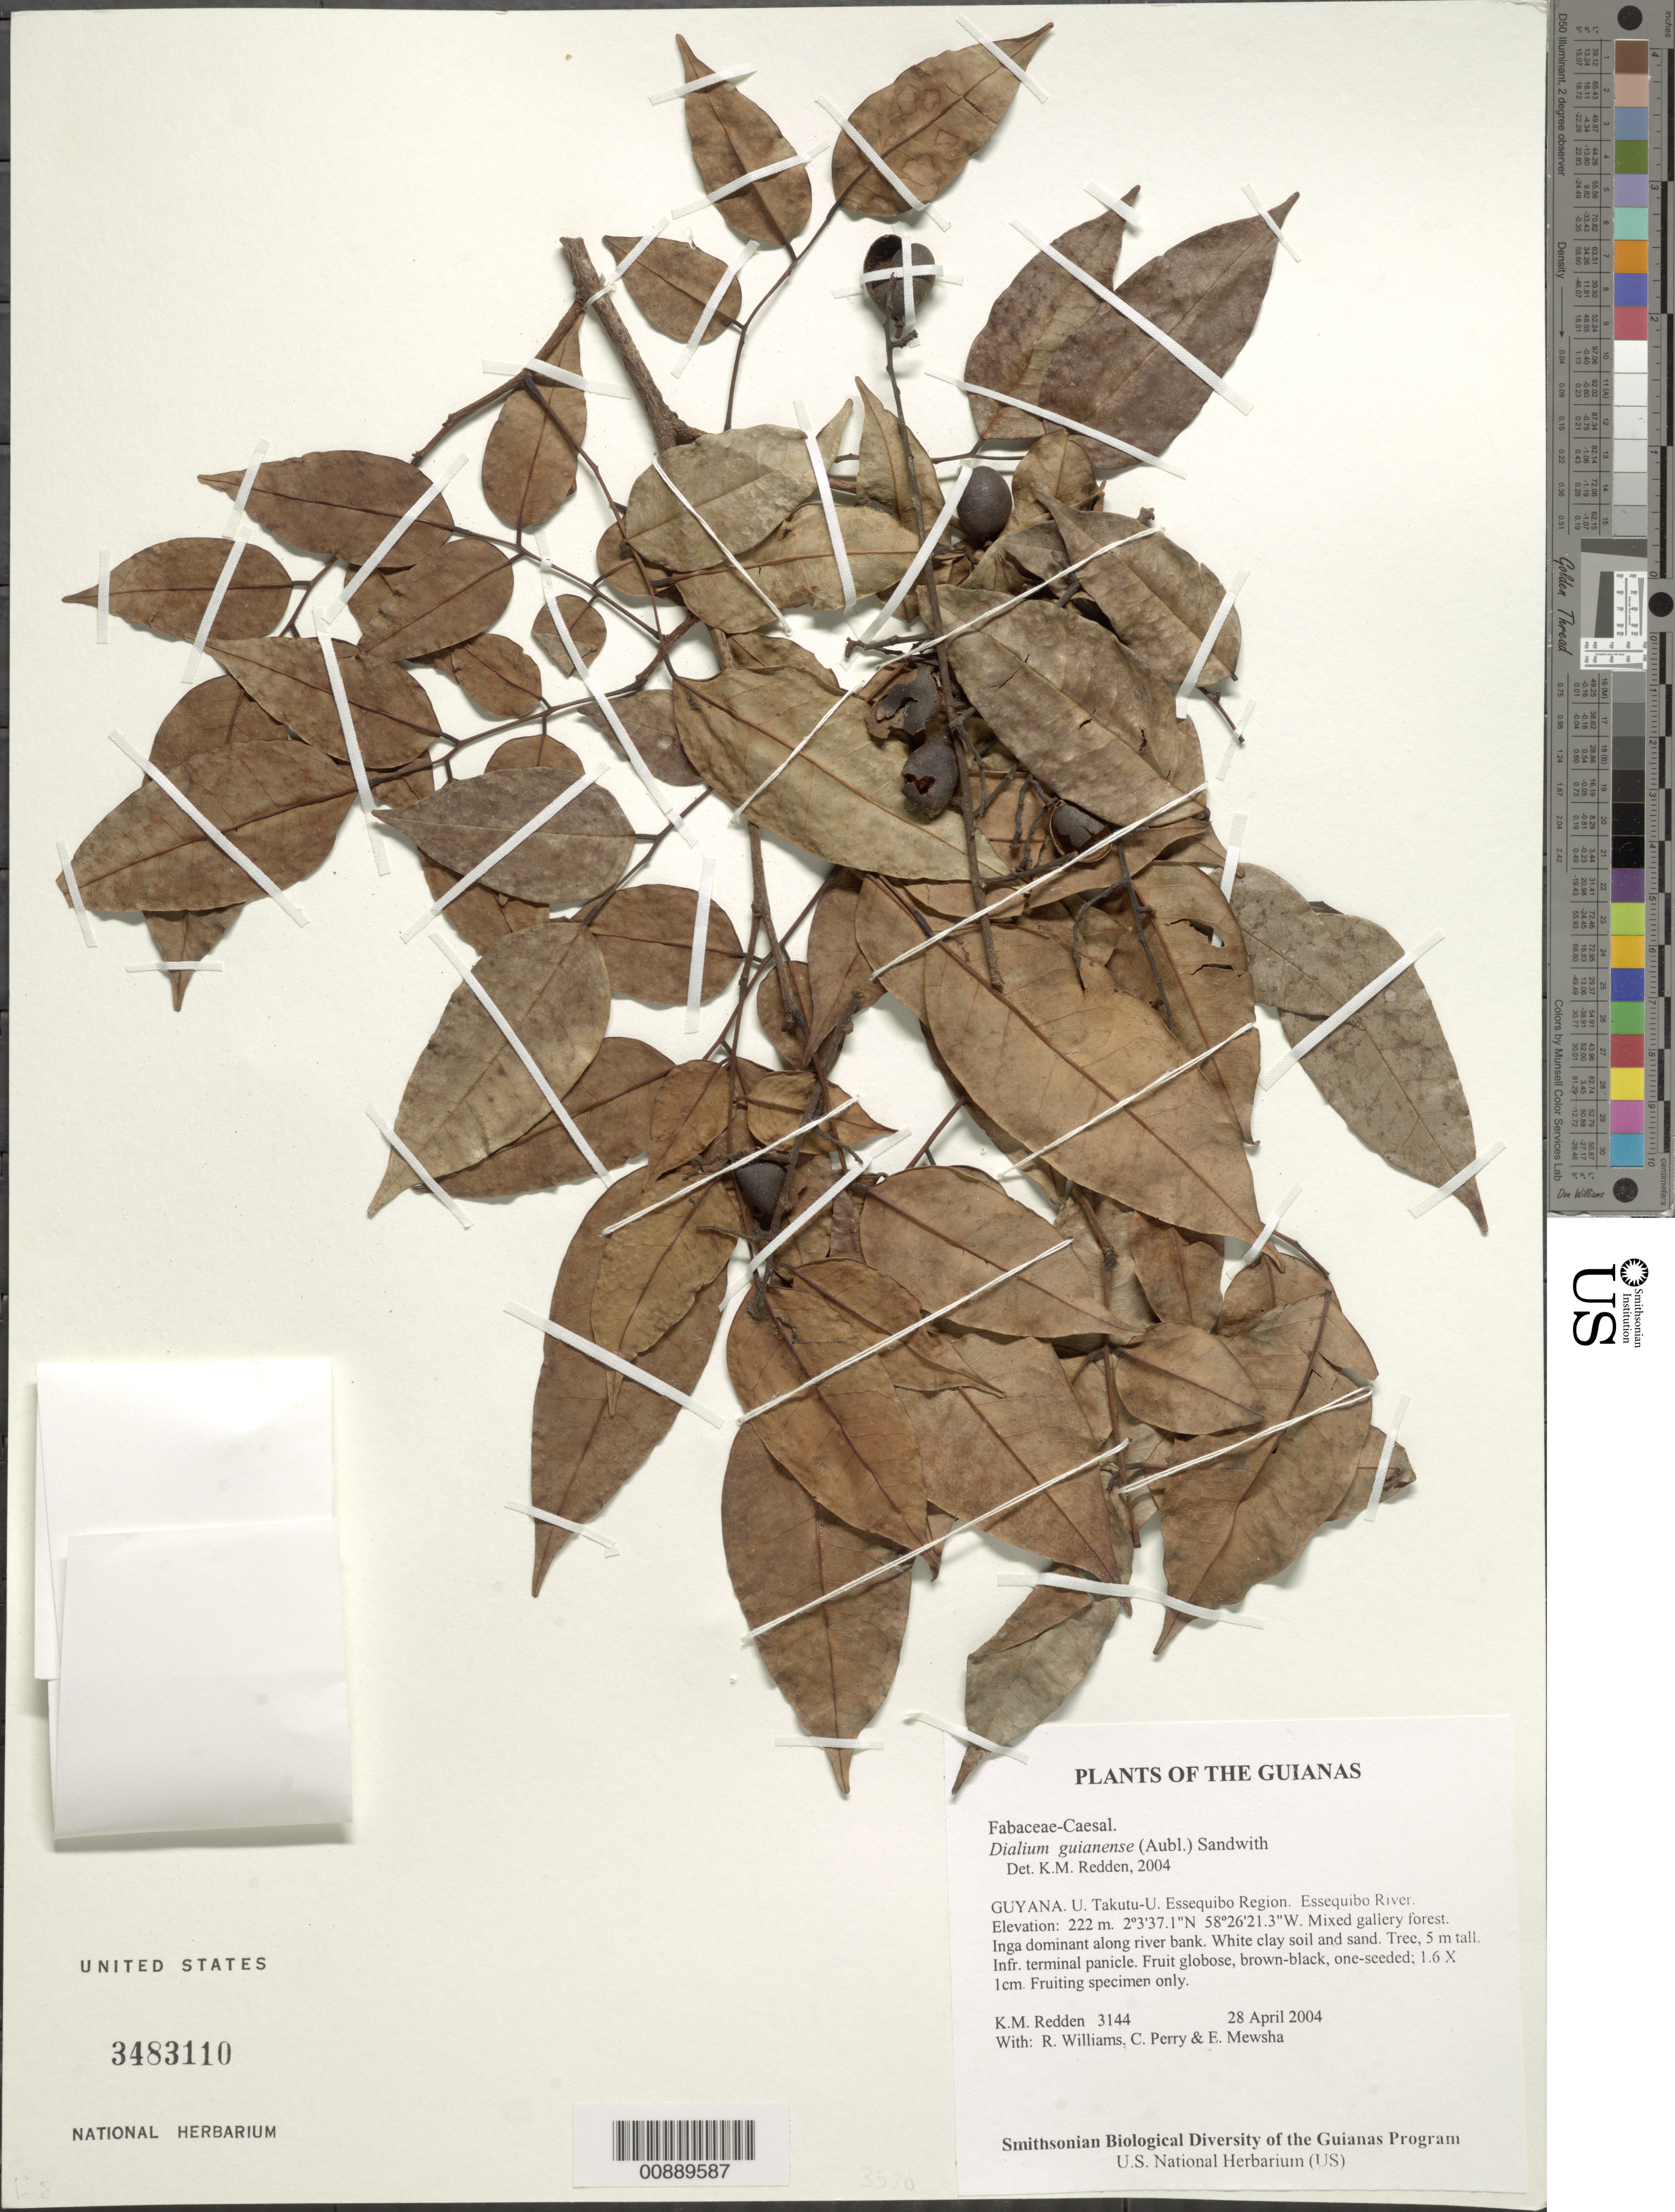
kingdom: Plantae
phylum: Tracheophyta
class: Magnoliopsida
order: Fabales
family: Fabaceae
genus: Dialium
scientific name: Dialium guianense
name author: (Aubl.) Sandwith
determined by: Redden, K. M.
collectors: K. M. Redden, R. Williams, C. Perry & E. Mewsha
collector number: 3144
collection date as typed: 28 April 2004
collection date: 2004-04-28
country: Guyana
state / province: U. Takutu-U. Essequibo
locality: Essequibo River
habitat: Mixed gallery forest. Inga dominant along river bank. White clay soil and sand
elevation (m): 222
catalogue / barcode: US 3483110